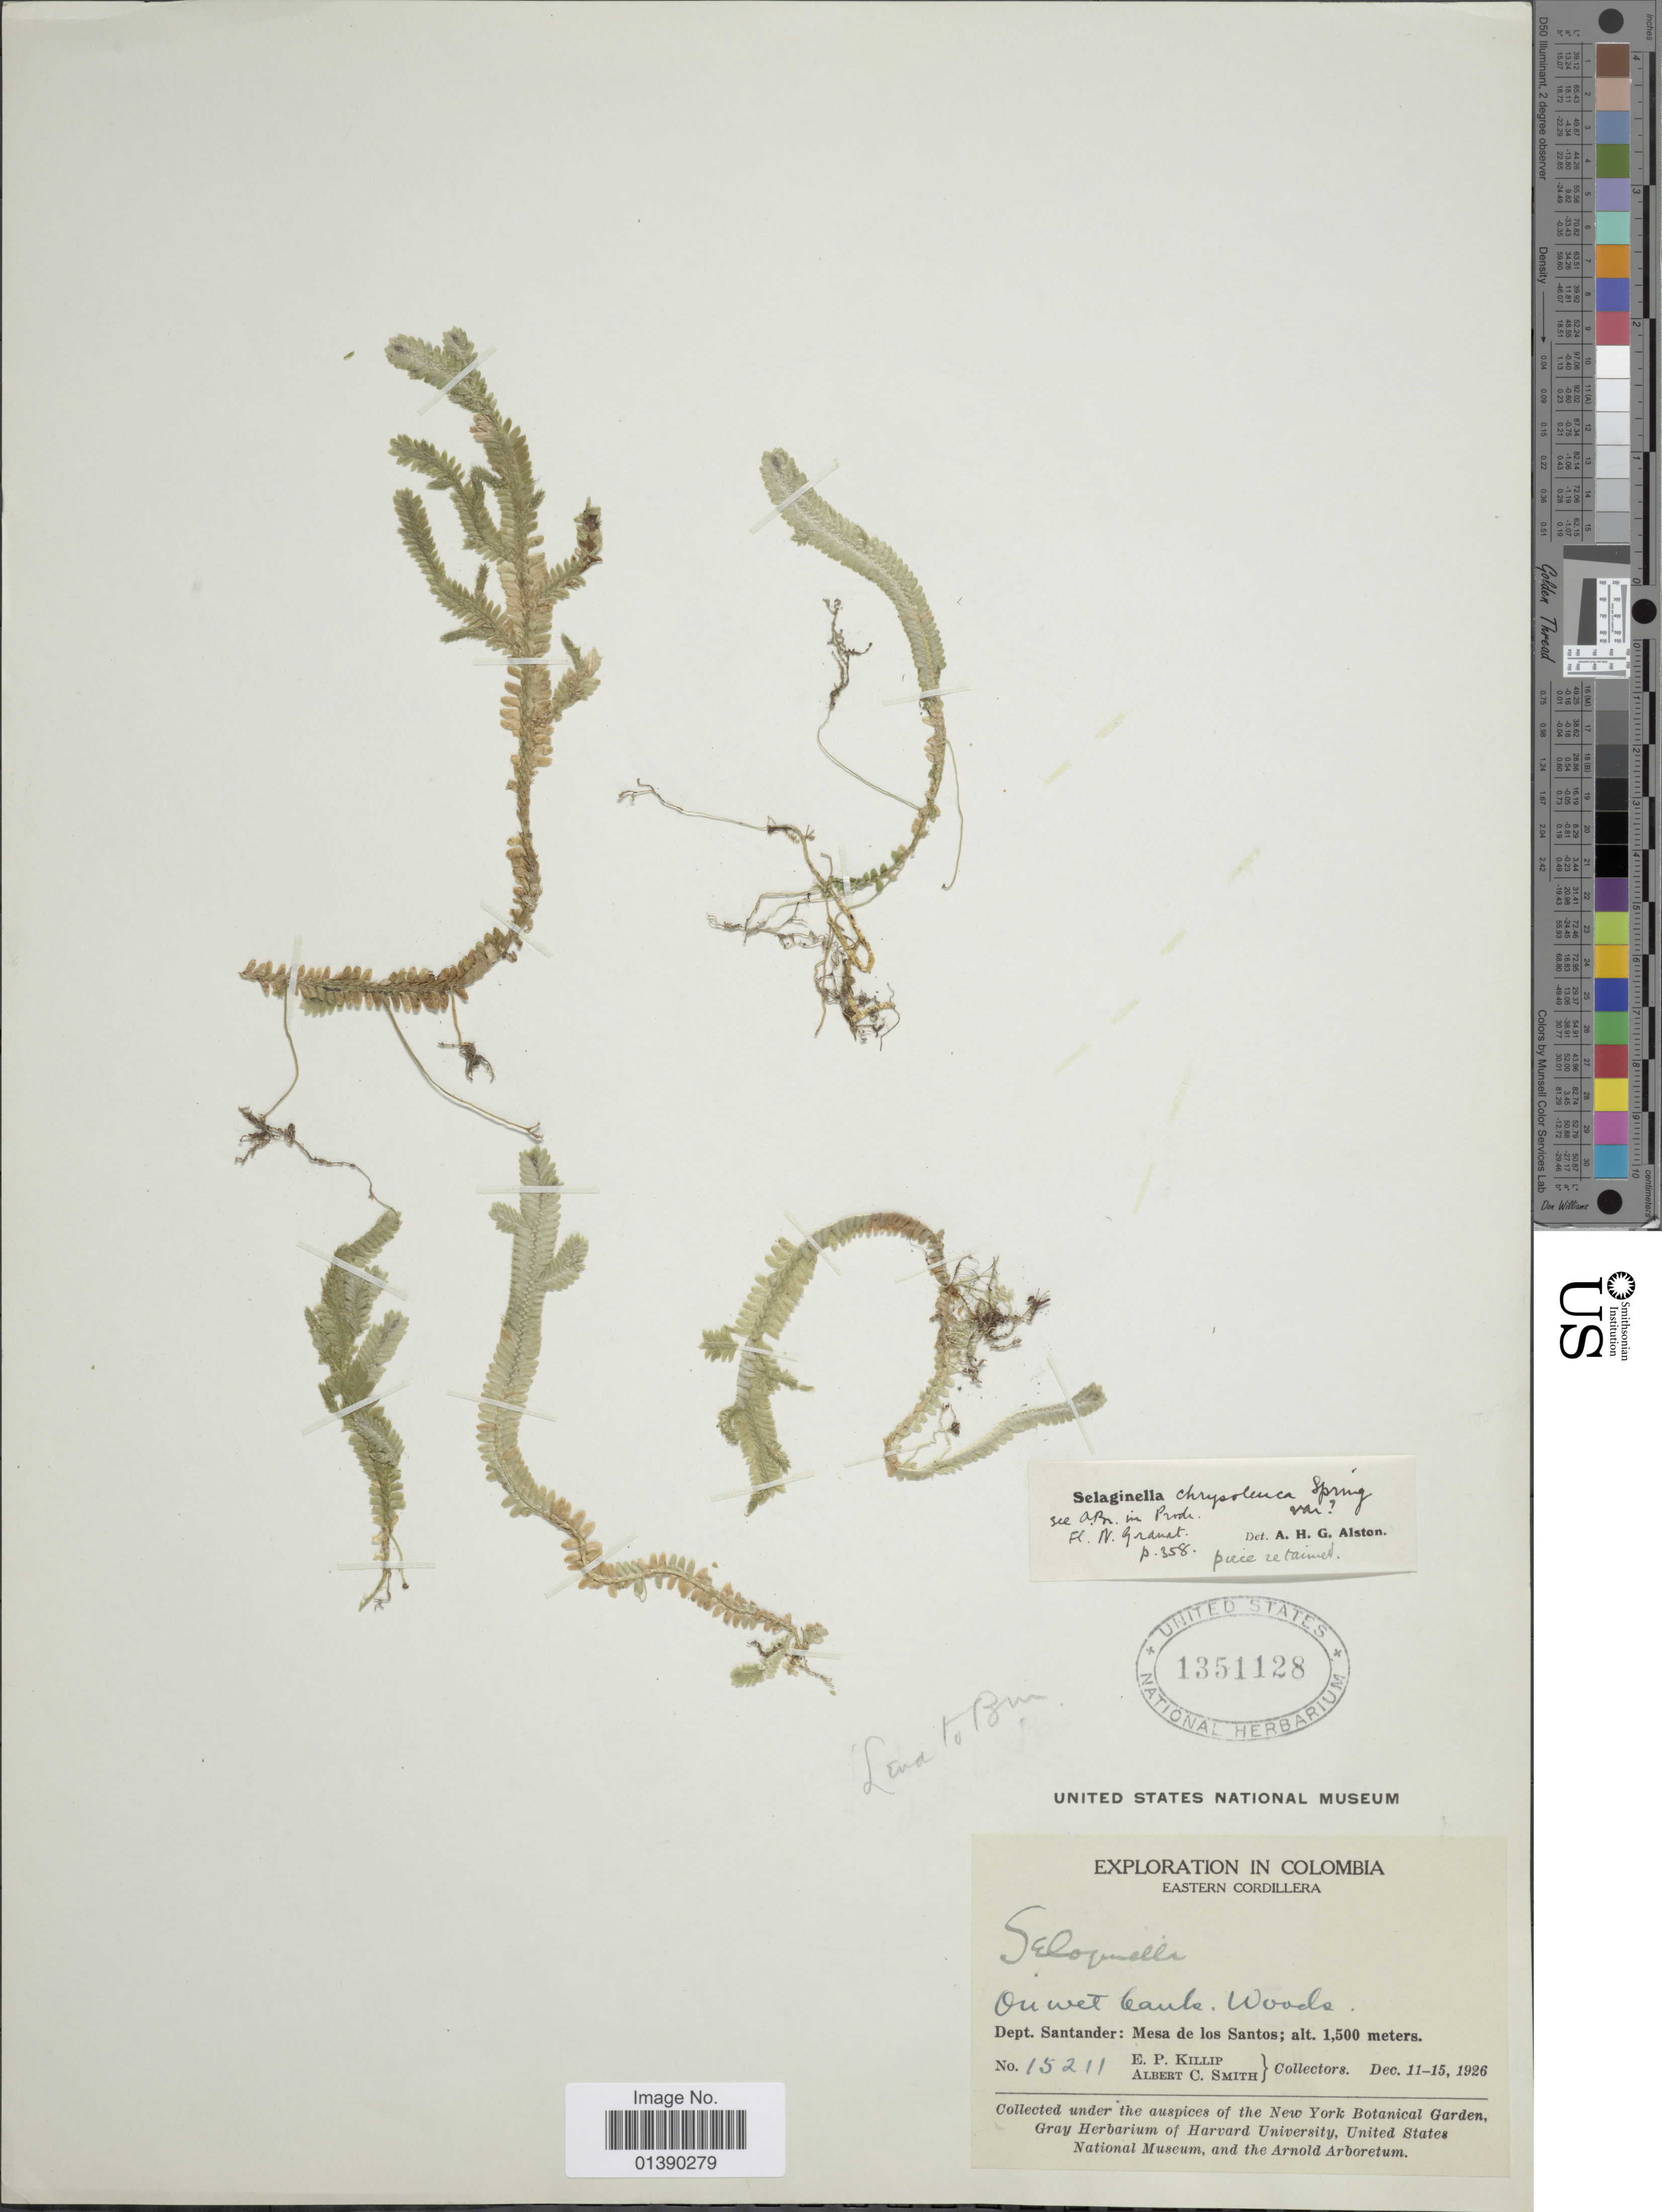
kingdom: Plantae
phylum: Tracheophyta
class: Lycopodiopsida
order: Selaginellales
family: Selaginellaceae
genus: Selaginella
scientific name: Selaginella chrysoleuca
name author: Spring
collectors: E. P. Killip & A. C. Smith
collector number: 15211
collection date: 1926-12-11/1926-12-15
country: Colombia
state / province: Santander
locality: Eastern Cordillera, Mesa de los Santos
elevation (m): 1500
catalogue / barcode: US 1351128